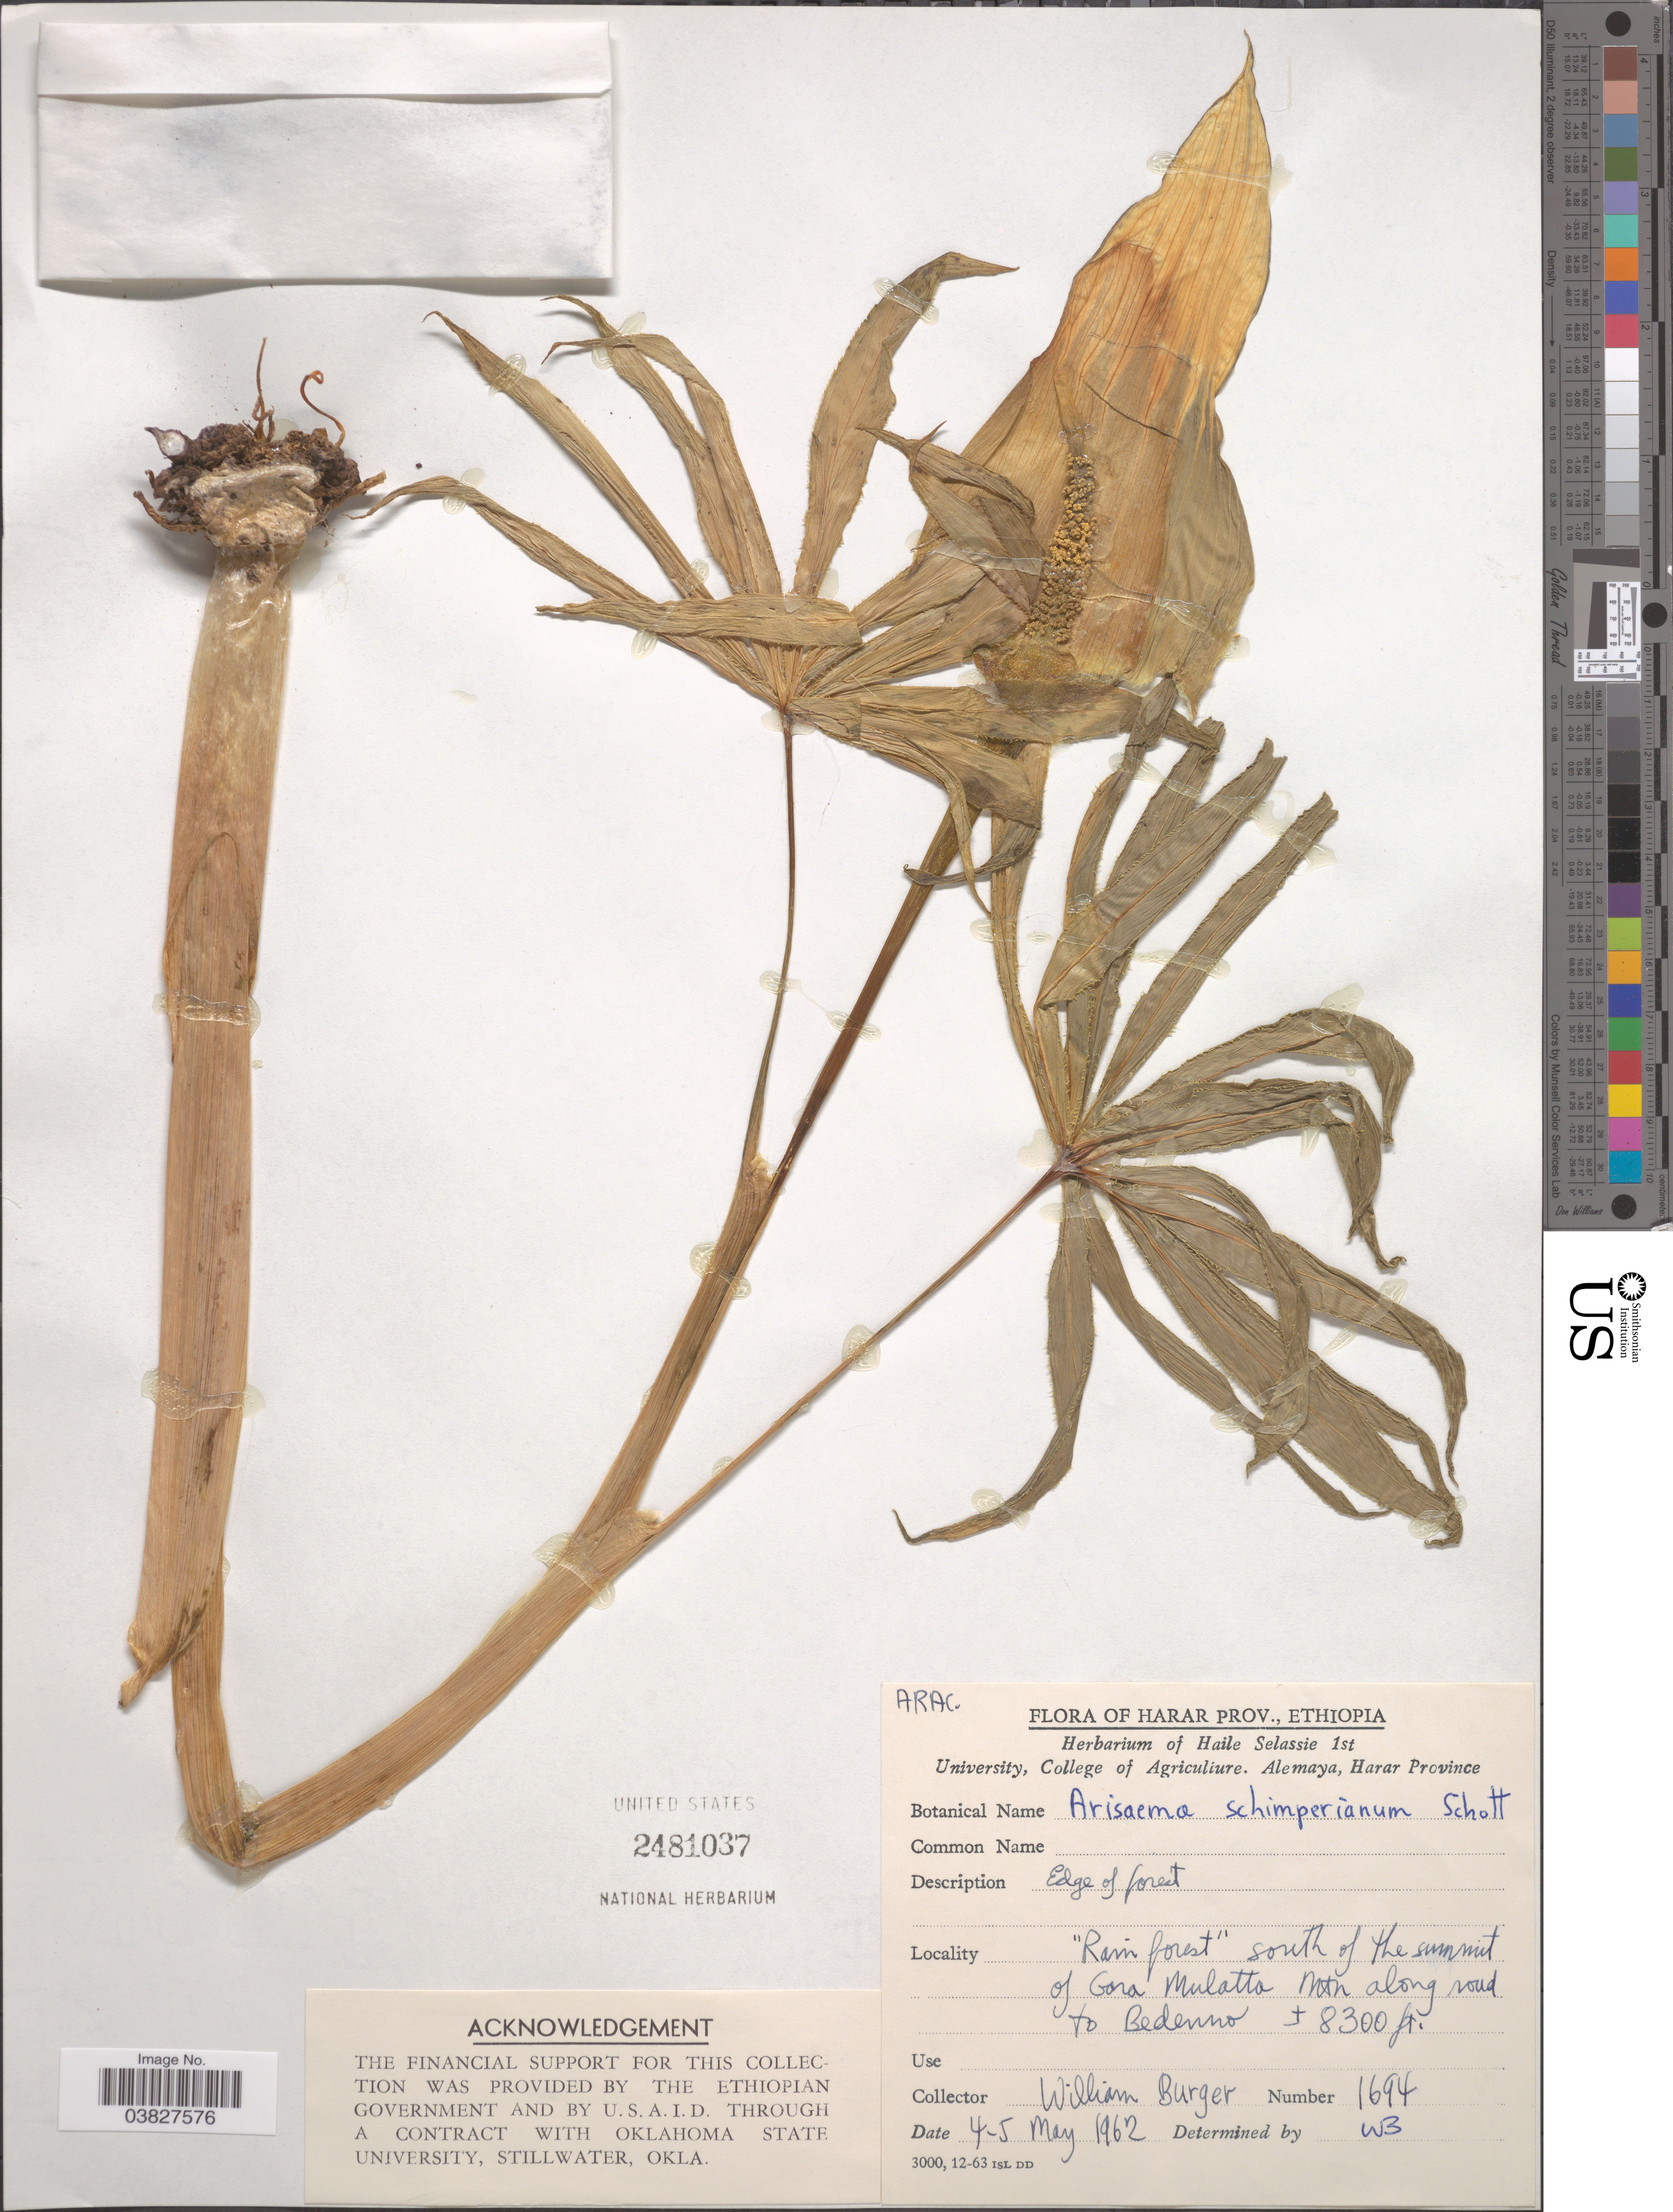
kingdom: Plantae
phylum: Tracheophyta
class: Liliopsida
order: Alismatales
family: Araceae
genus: Arisaema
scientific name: Arisaema schimperianum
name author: Schott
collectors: W. Burger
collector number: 1694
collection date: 1962-05-04/1962-05-05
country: Ethiopia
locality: Harar Prov., Edge of forest. 'Rain forest' south of the summit of Gora Mulatta Mtn along road to Bedenno.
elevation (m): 2530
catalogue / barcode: US 2481037